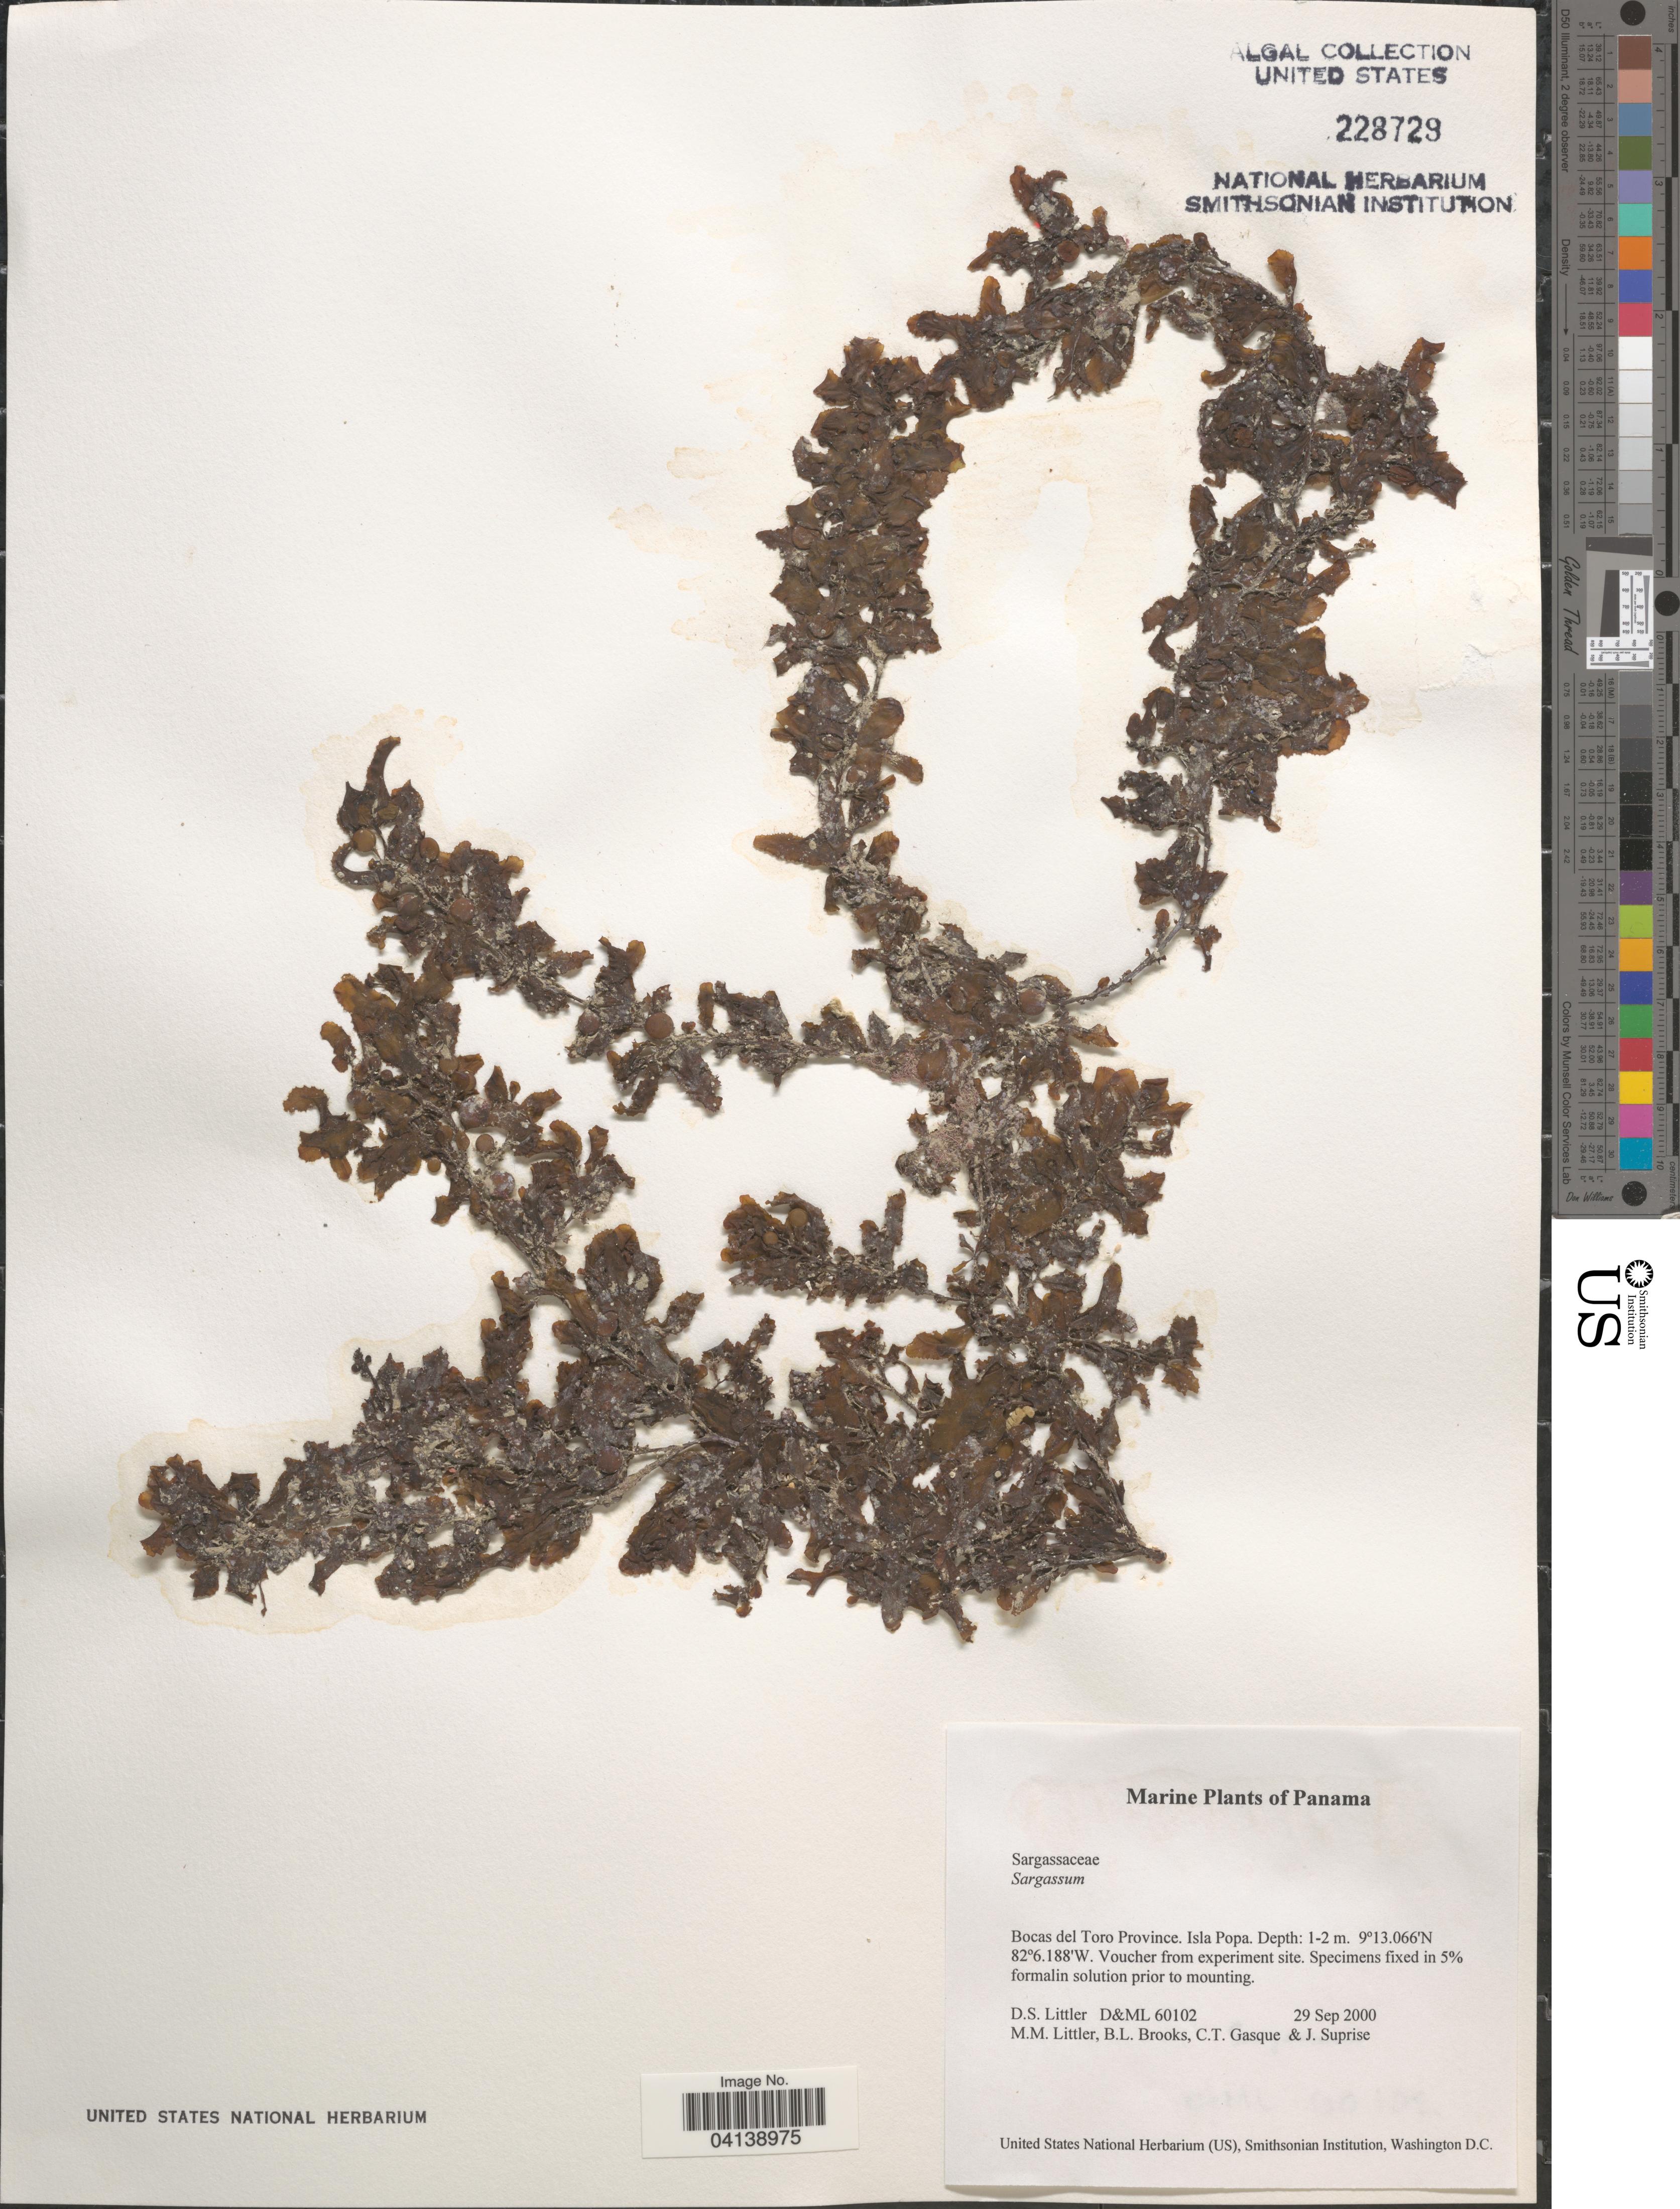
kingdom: Chromista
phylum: Ochrophyta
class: Phaeophyceae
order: Fucales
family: Sargassaceae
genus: Sargassum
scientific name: Sargassum sp.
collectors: D. S. Littler, B. Brooks, C. Gasque & J. Suprise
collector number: D&ML 60102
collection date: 2000-09-29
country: Panama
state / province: Bocas del Toro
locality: Isla Popa.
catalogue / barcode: US 228729